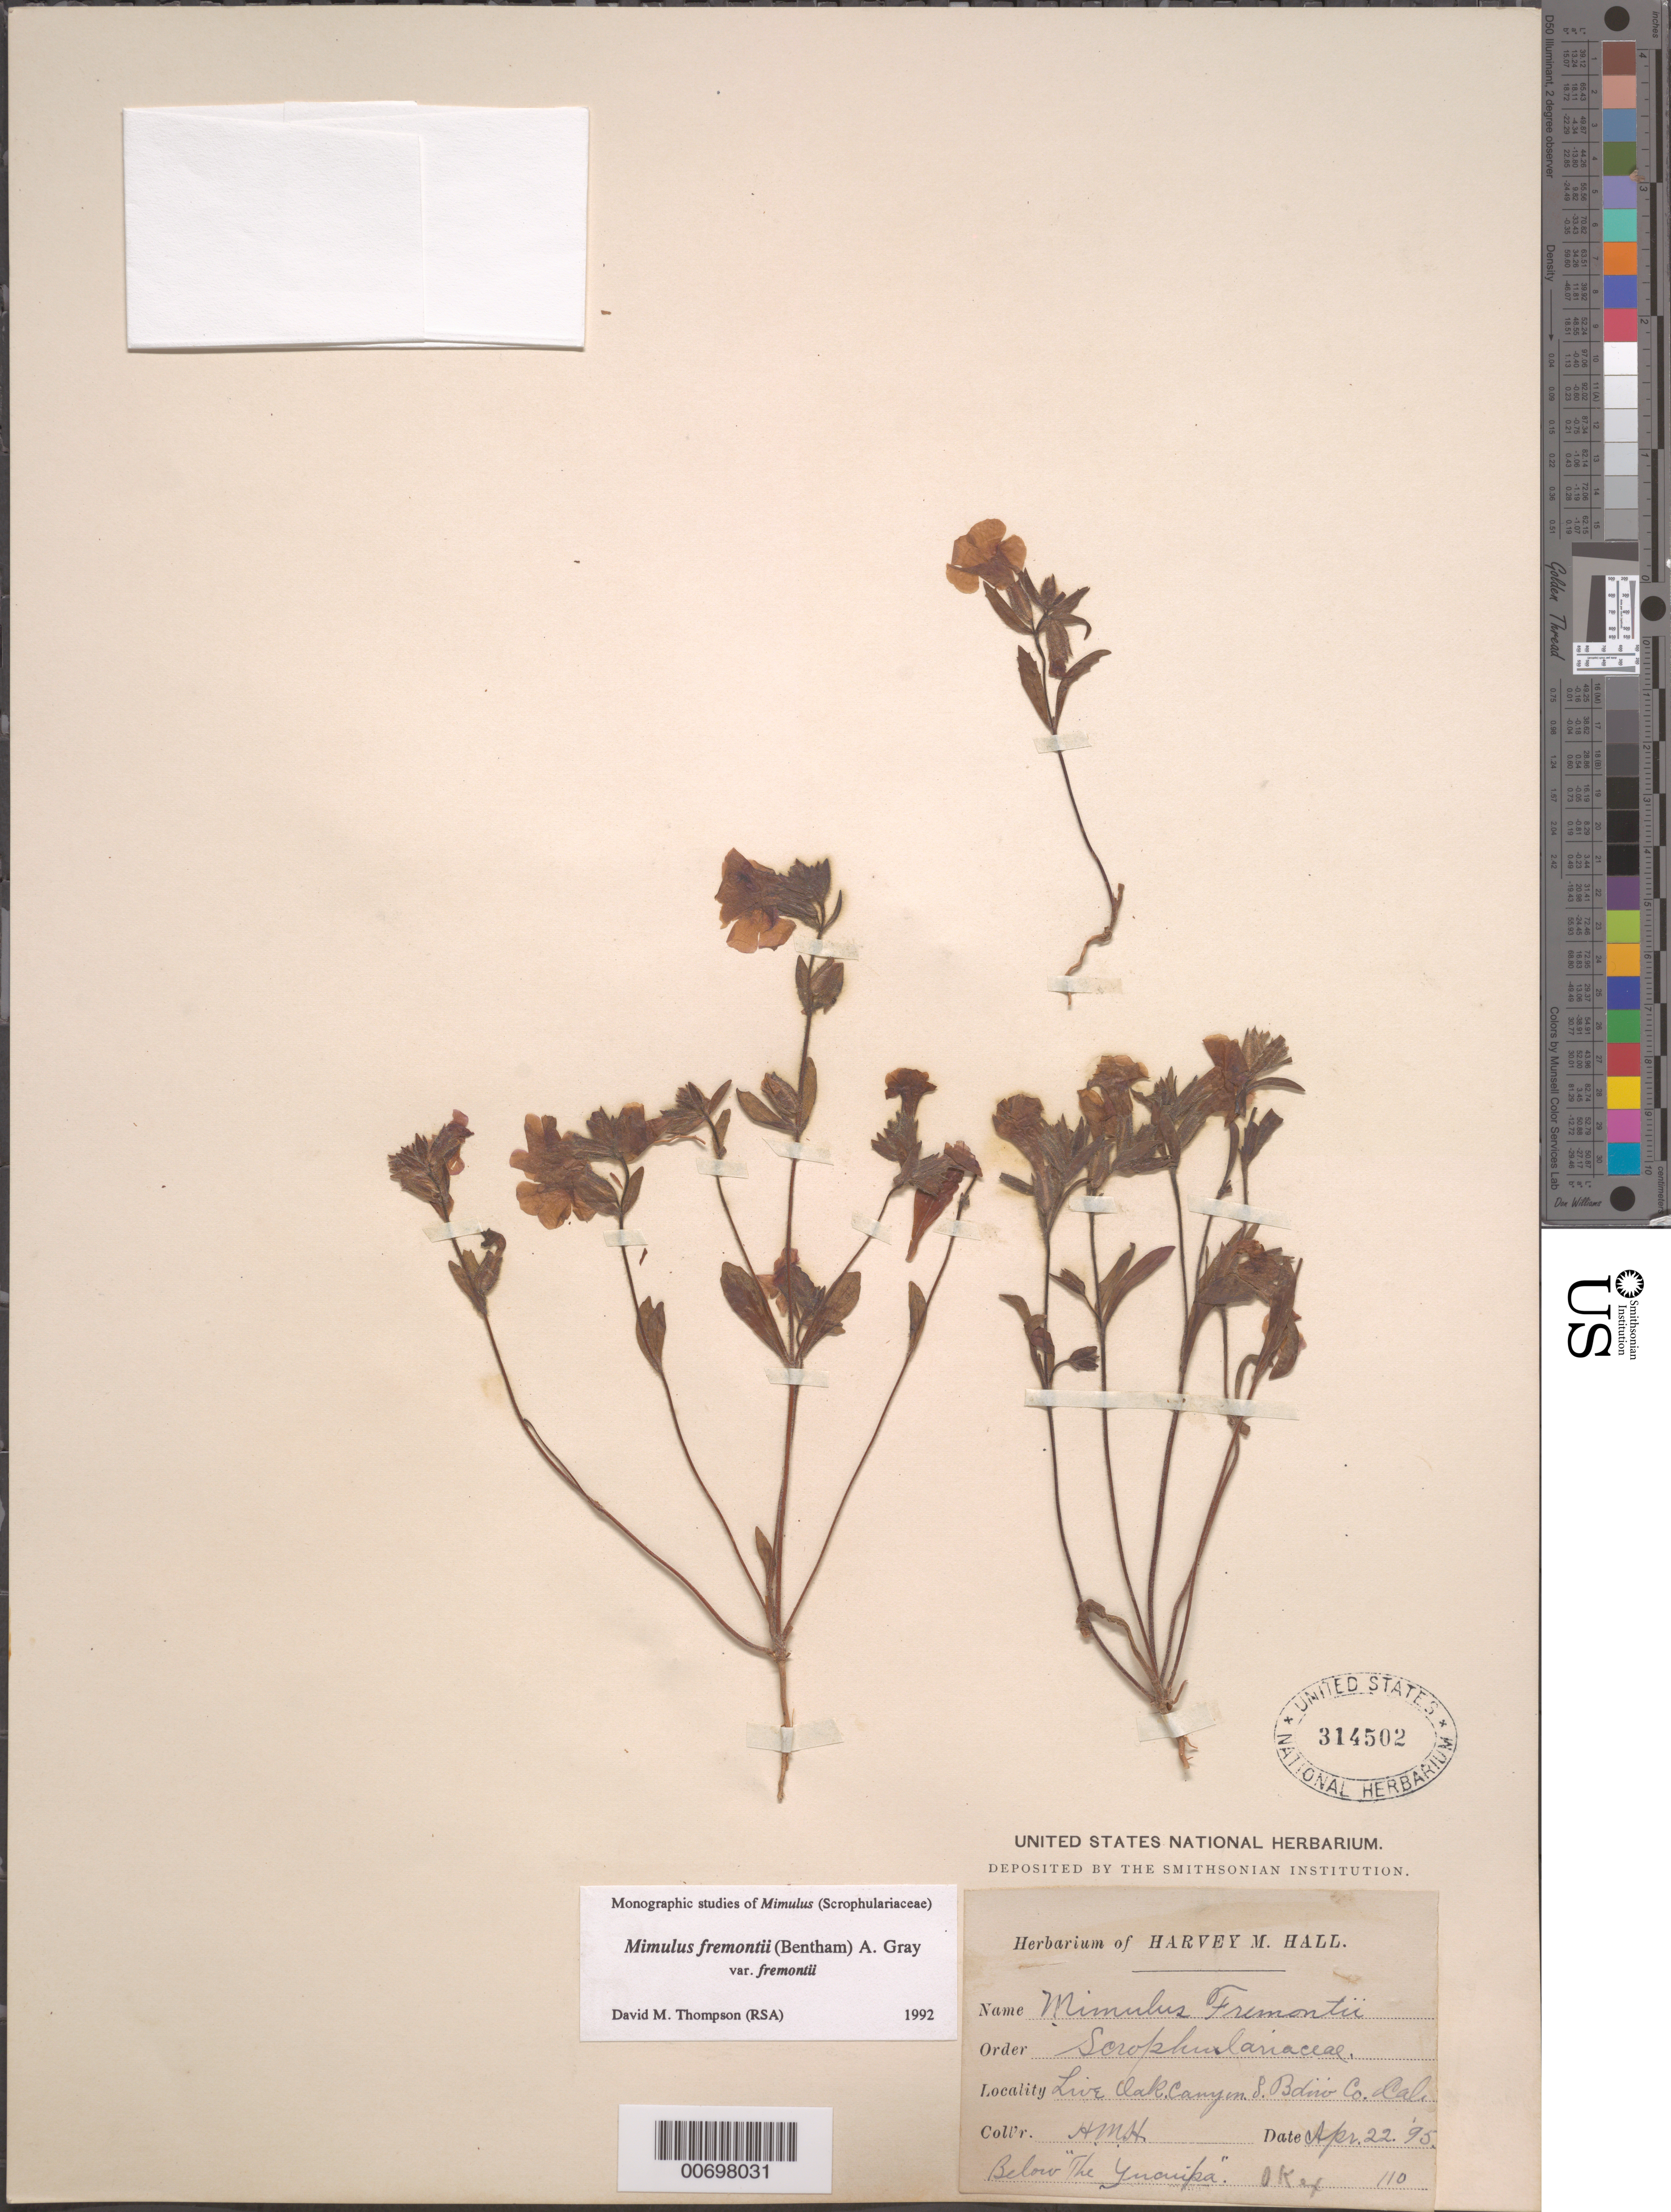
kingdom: Plantae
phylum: Tracheophyta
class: Magnoliopsida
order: Lamiales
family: Phrymaceae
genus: Mimulus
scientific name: Mimulus fremontii var. fremontii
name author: (Benth.) A. Gray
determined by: Thompson, D. M., (RSA), Rancho Santa Ana Botanic Garden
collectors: H. M. Hall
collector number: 110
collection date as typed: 22 Apr 1895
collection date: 1895-04-22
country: United States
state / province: California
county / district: San Bernardino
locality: Live Oak Canyon. Below "The Yucuipa."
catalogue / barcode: US 314502